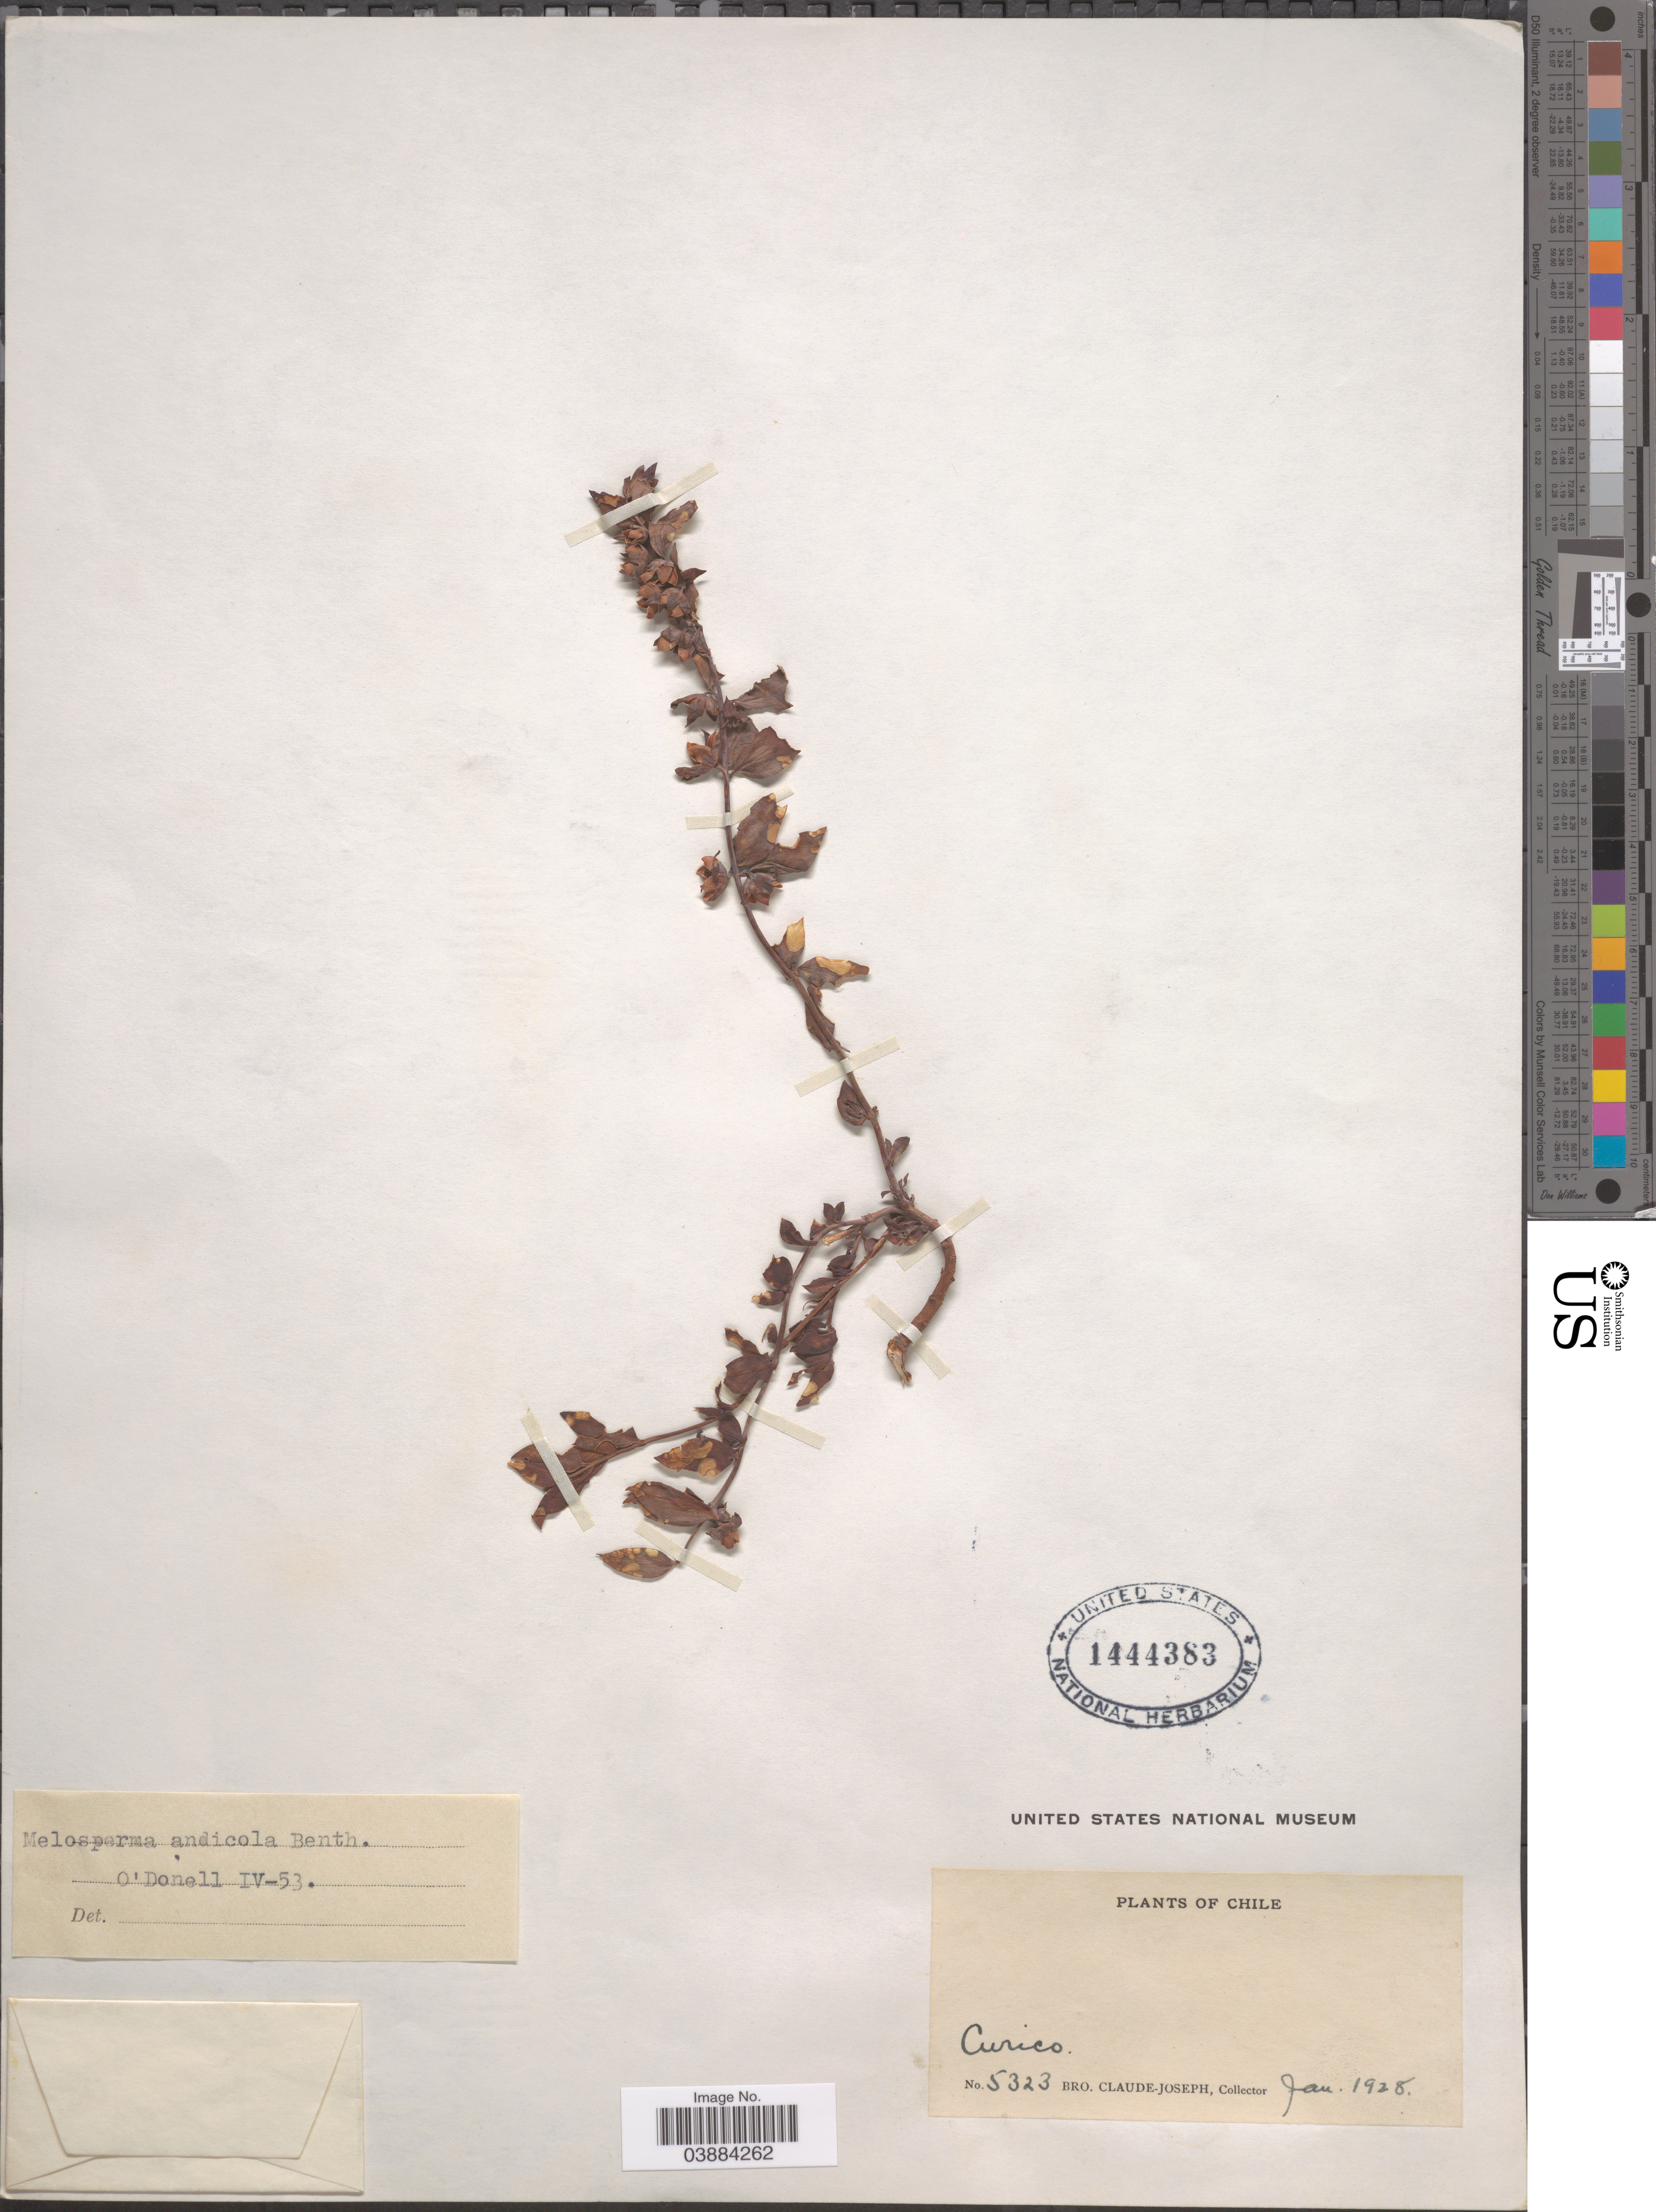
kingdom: Plantae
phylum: Tracheophyta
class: Magnoliopsida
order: Lamiales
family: Plantaginaceae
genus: Melosperma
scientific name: Melosperma andicola var. andicola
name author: Benth.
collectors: Bro. Claude-Joseph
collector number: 5323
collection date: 1928-01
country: Chile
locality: Curico.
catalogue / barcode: US 1444383